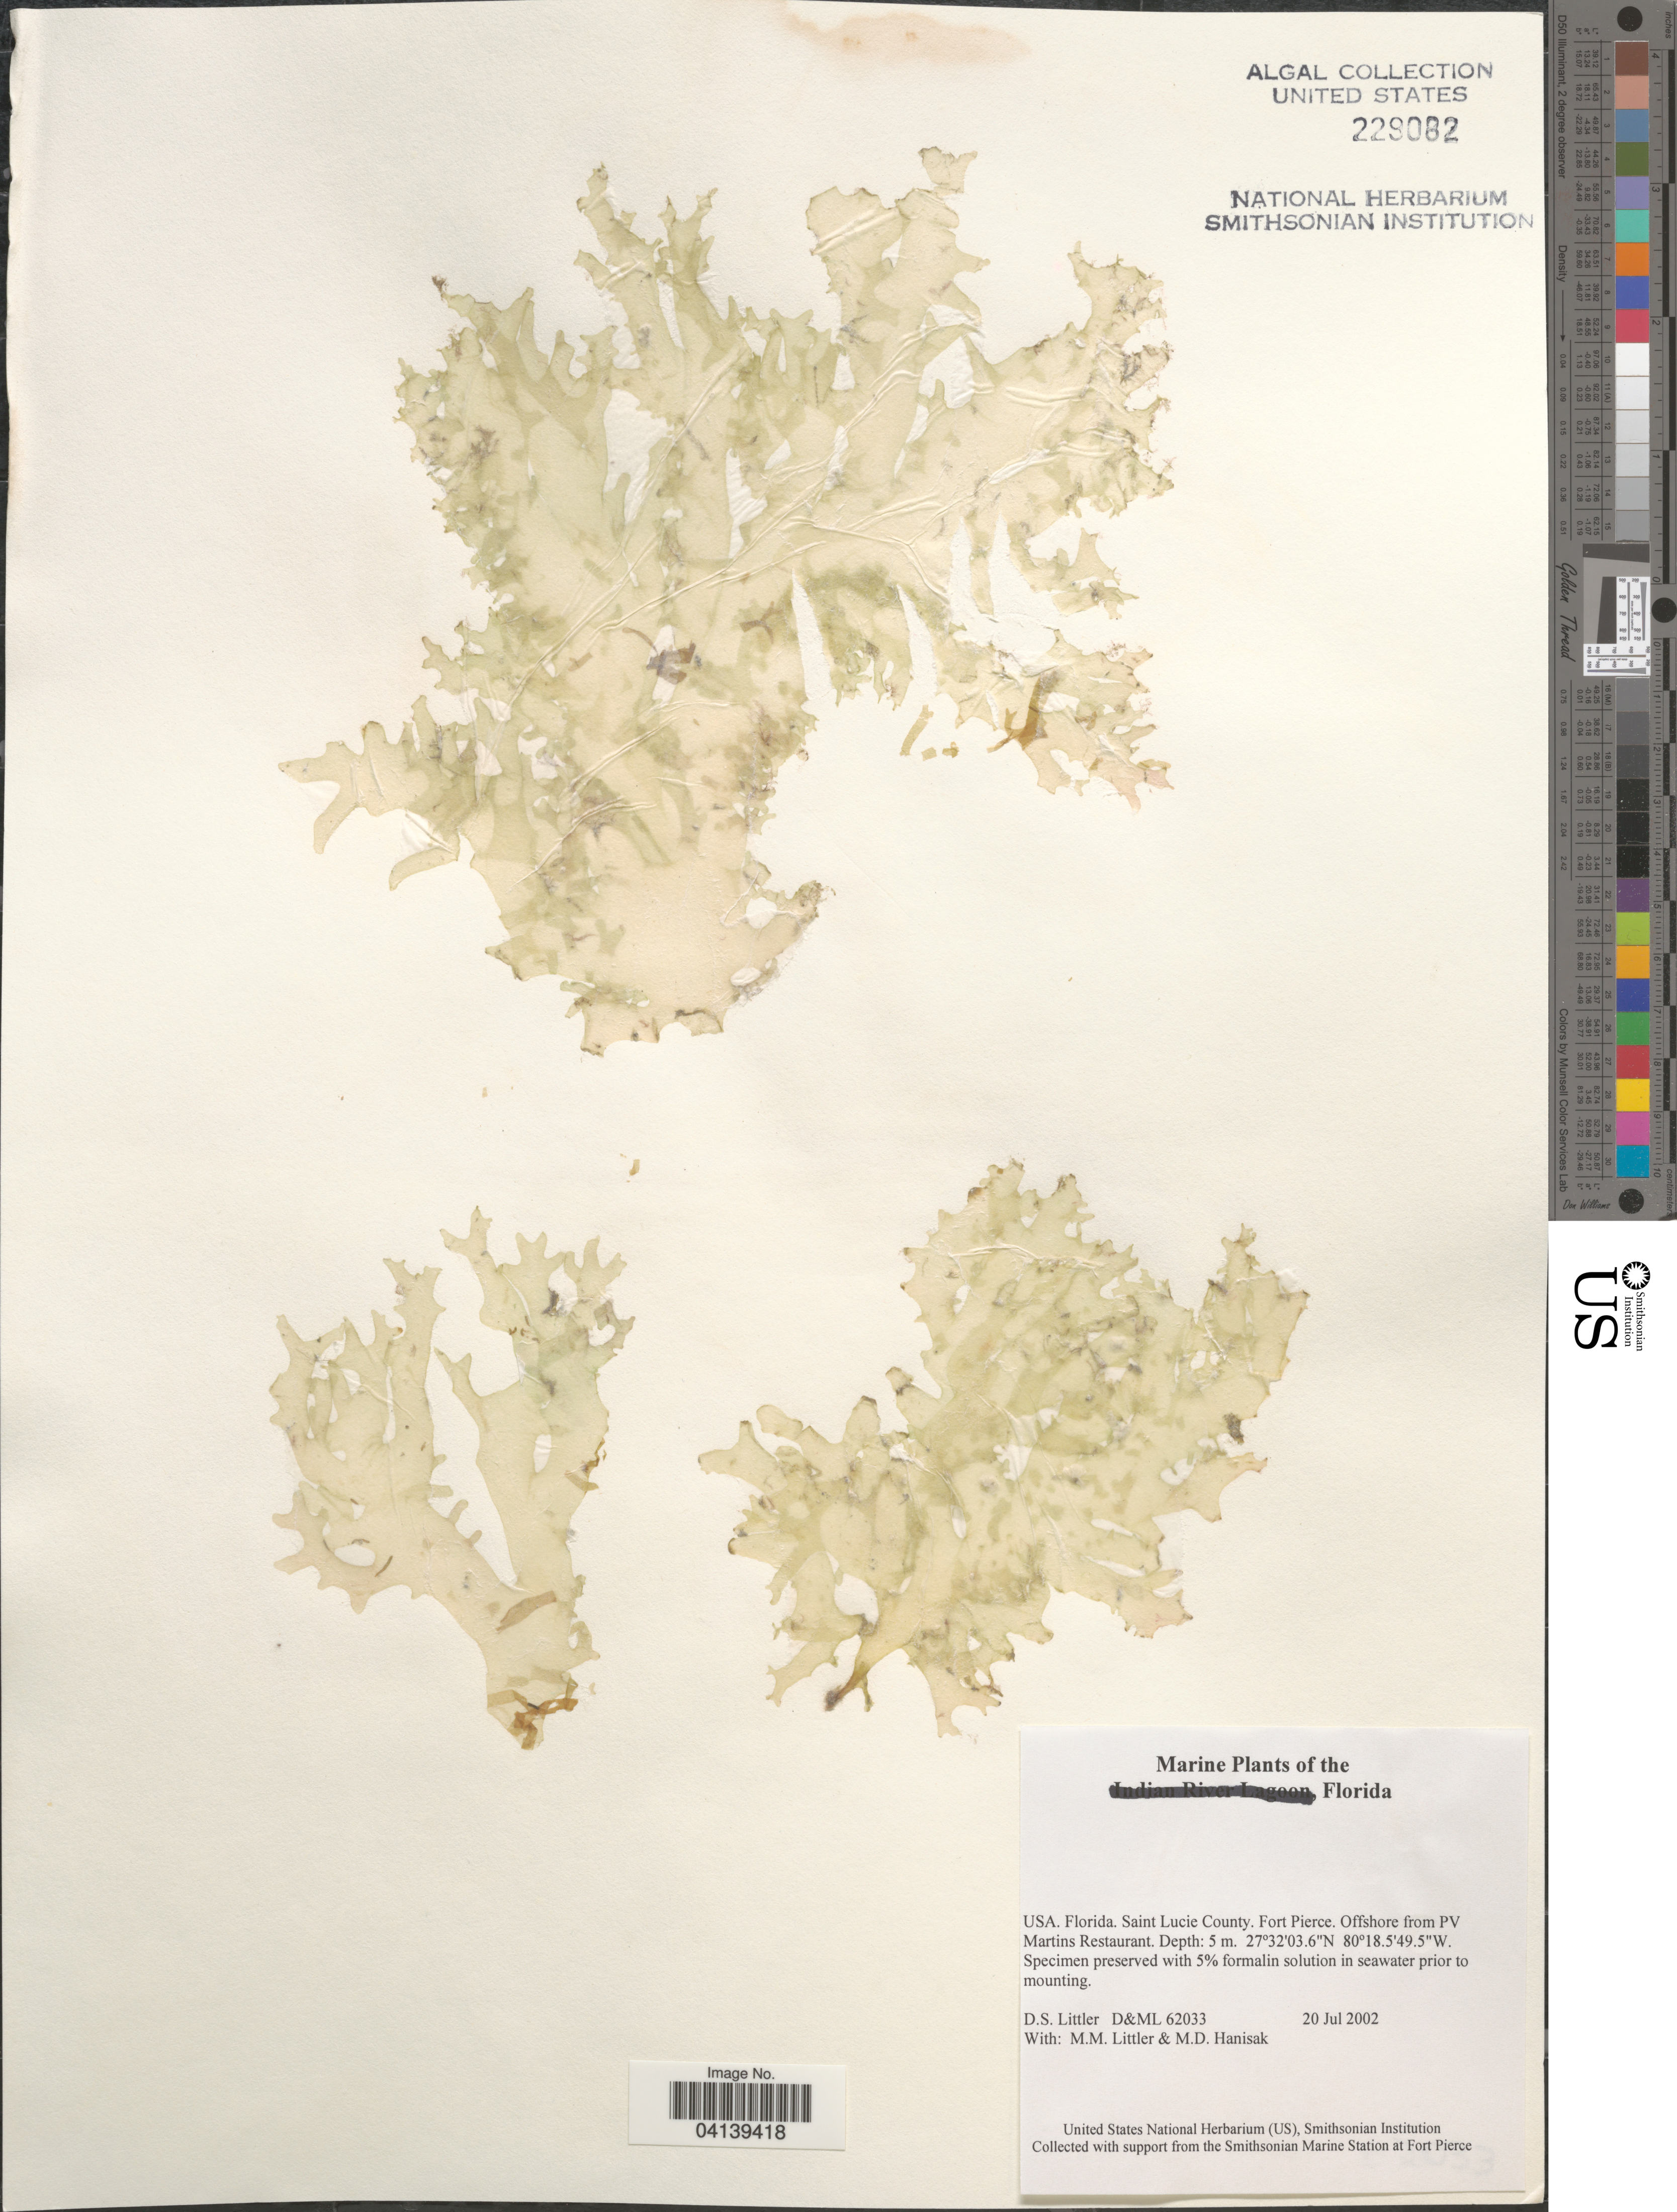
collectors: D. S. Littler & M. Hanisak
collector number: D&ML62033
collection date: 2002-07-20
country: United States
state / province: Florida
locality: Saint Lucie County. Fort Pierce. Offshore from PV Martins Restaurant.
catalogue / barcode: US 229082